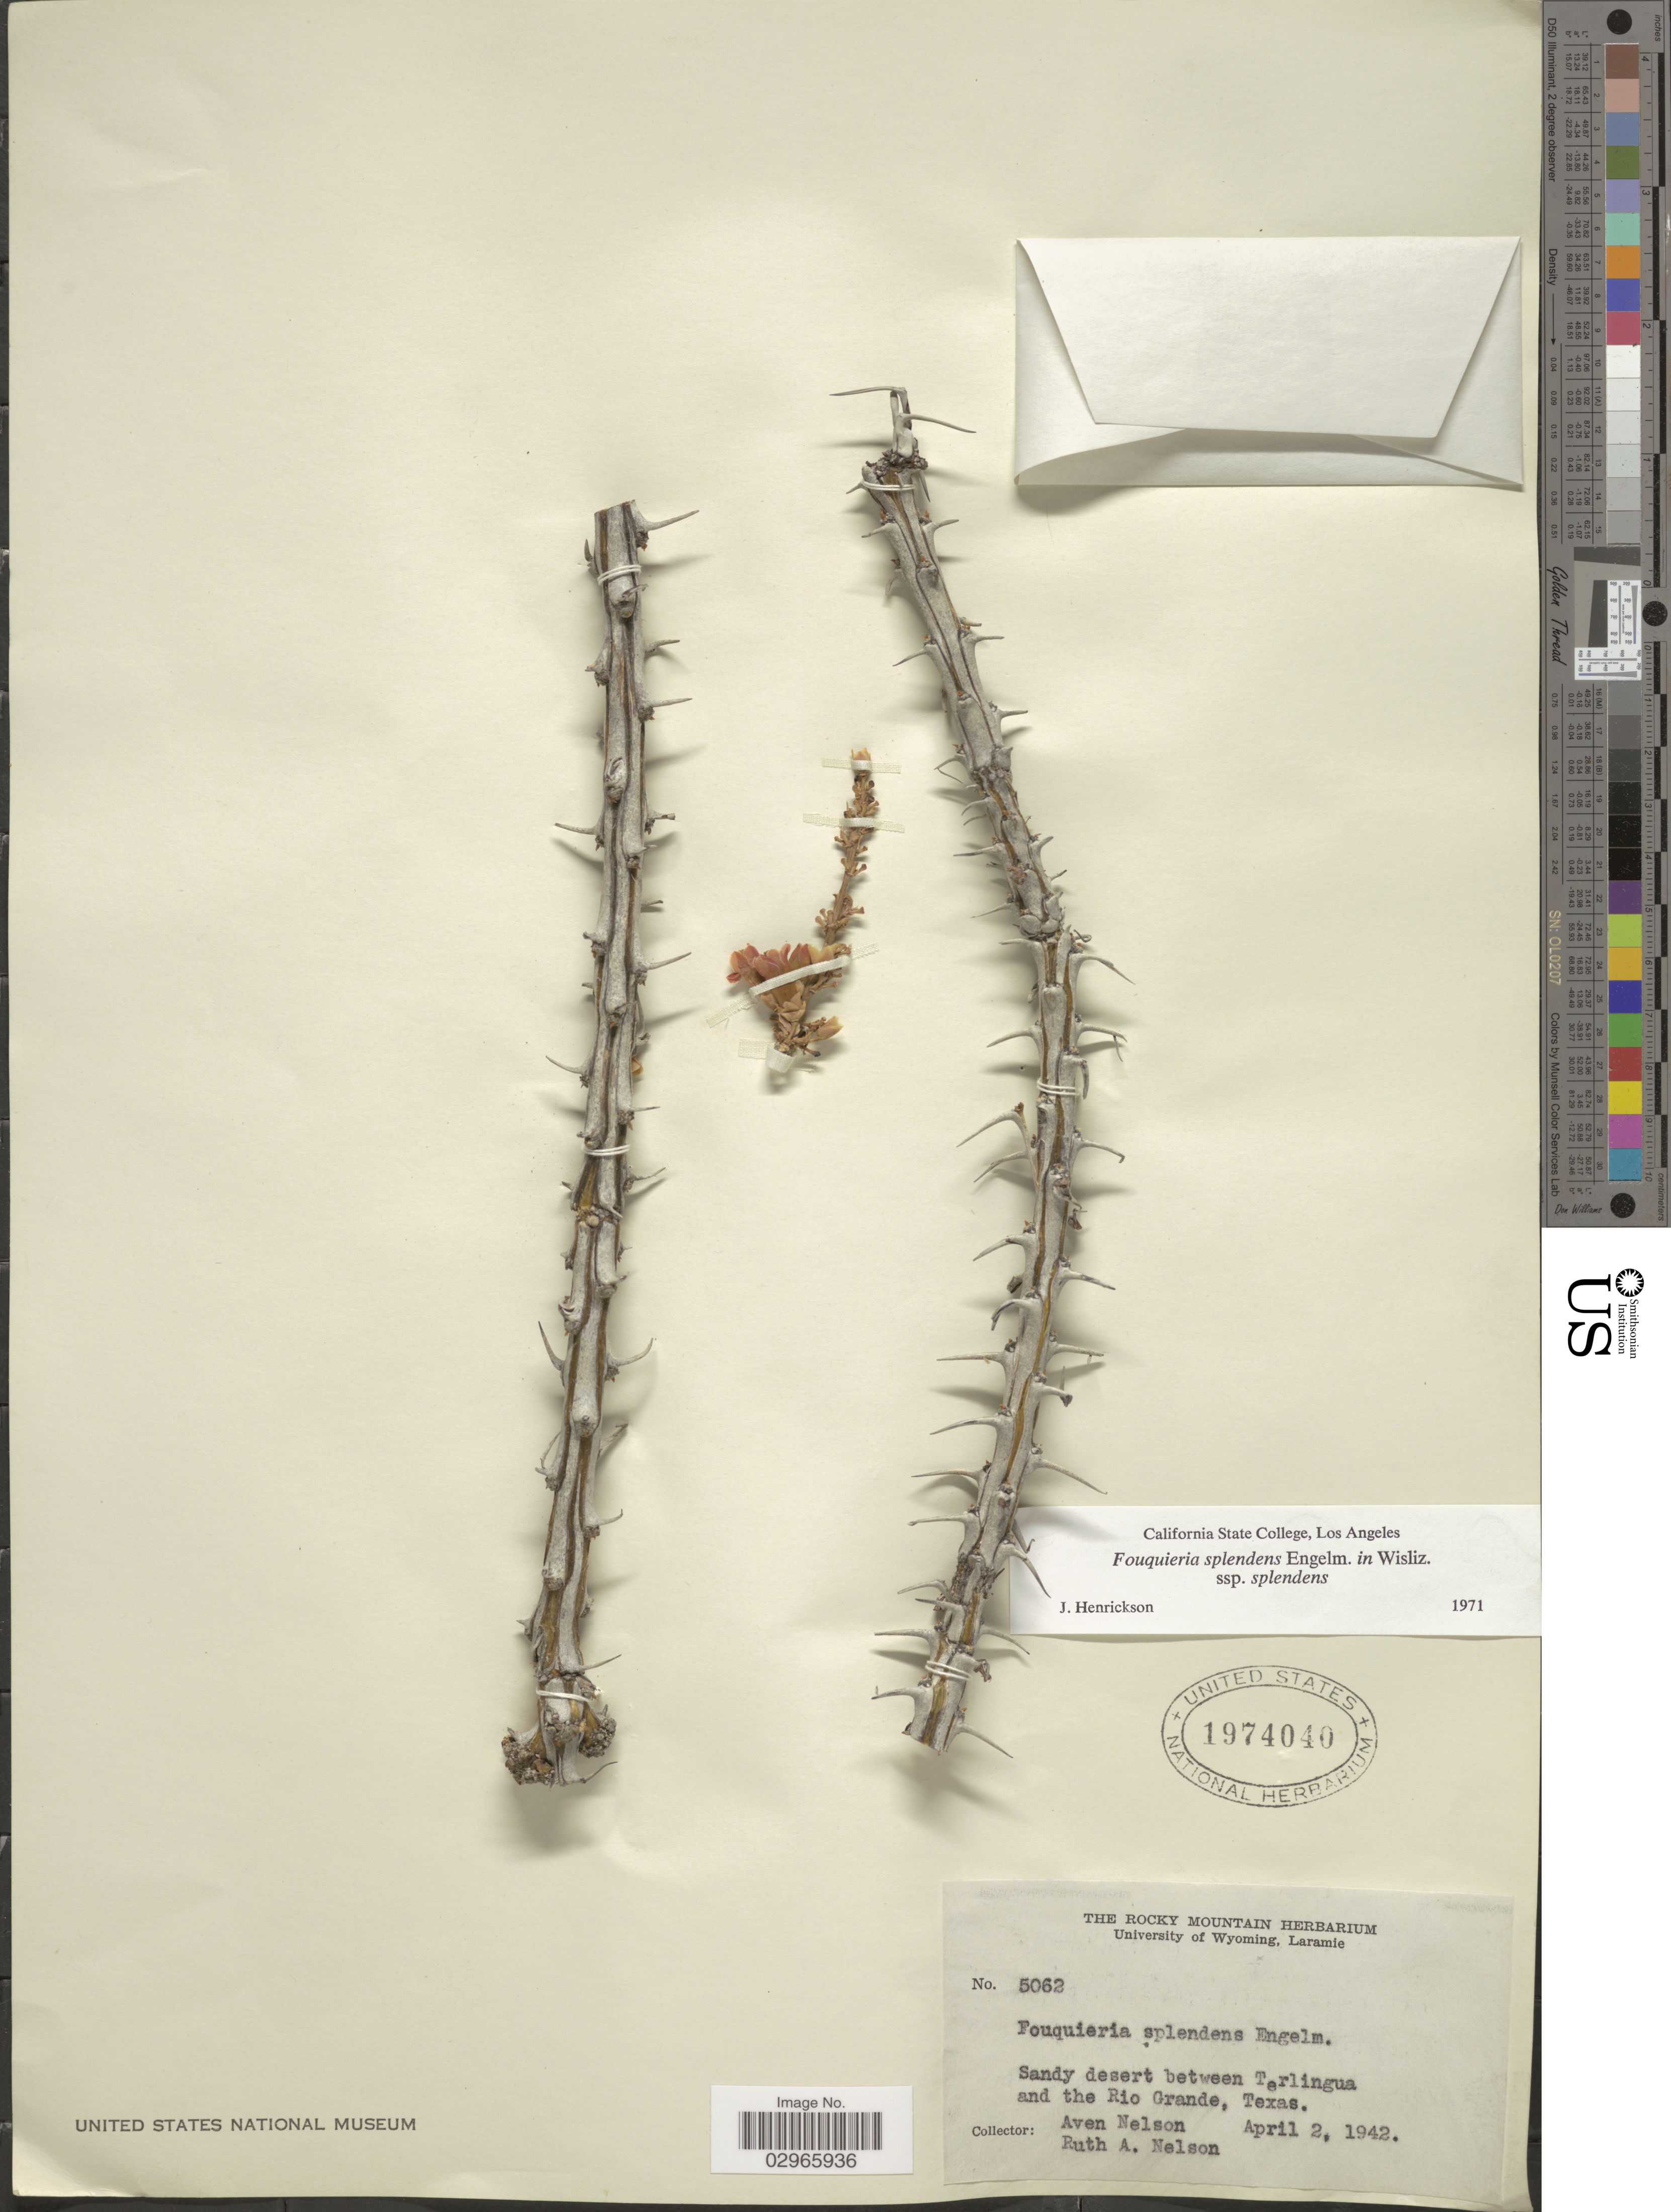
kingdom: Plantae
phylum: Tracheophyta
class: Magnoliopsida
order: Ericales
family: Fouquieriaceae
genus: Fouquieria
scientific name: Fouquieria splendens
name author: Engelm.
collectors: A. Nelson & R. A. Nelson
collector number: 5062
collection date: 1942-04-02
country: United States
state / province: Texas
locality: Sandy desert between Terlingua and the Rio Grande.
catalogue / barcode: US 1974040